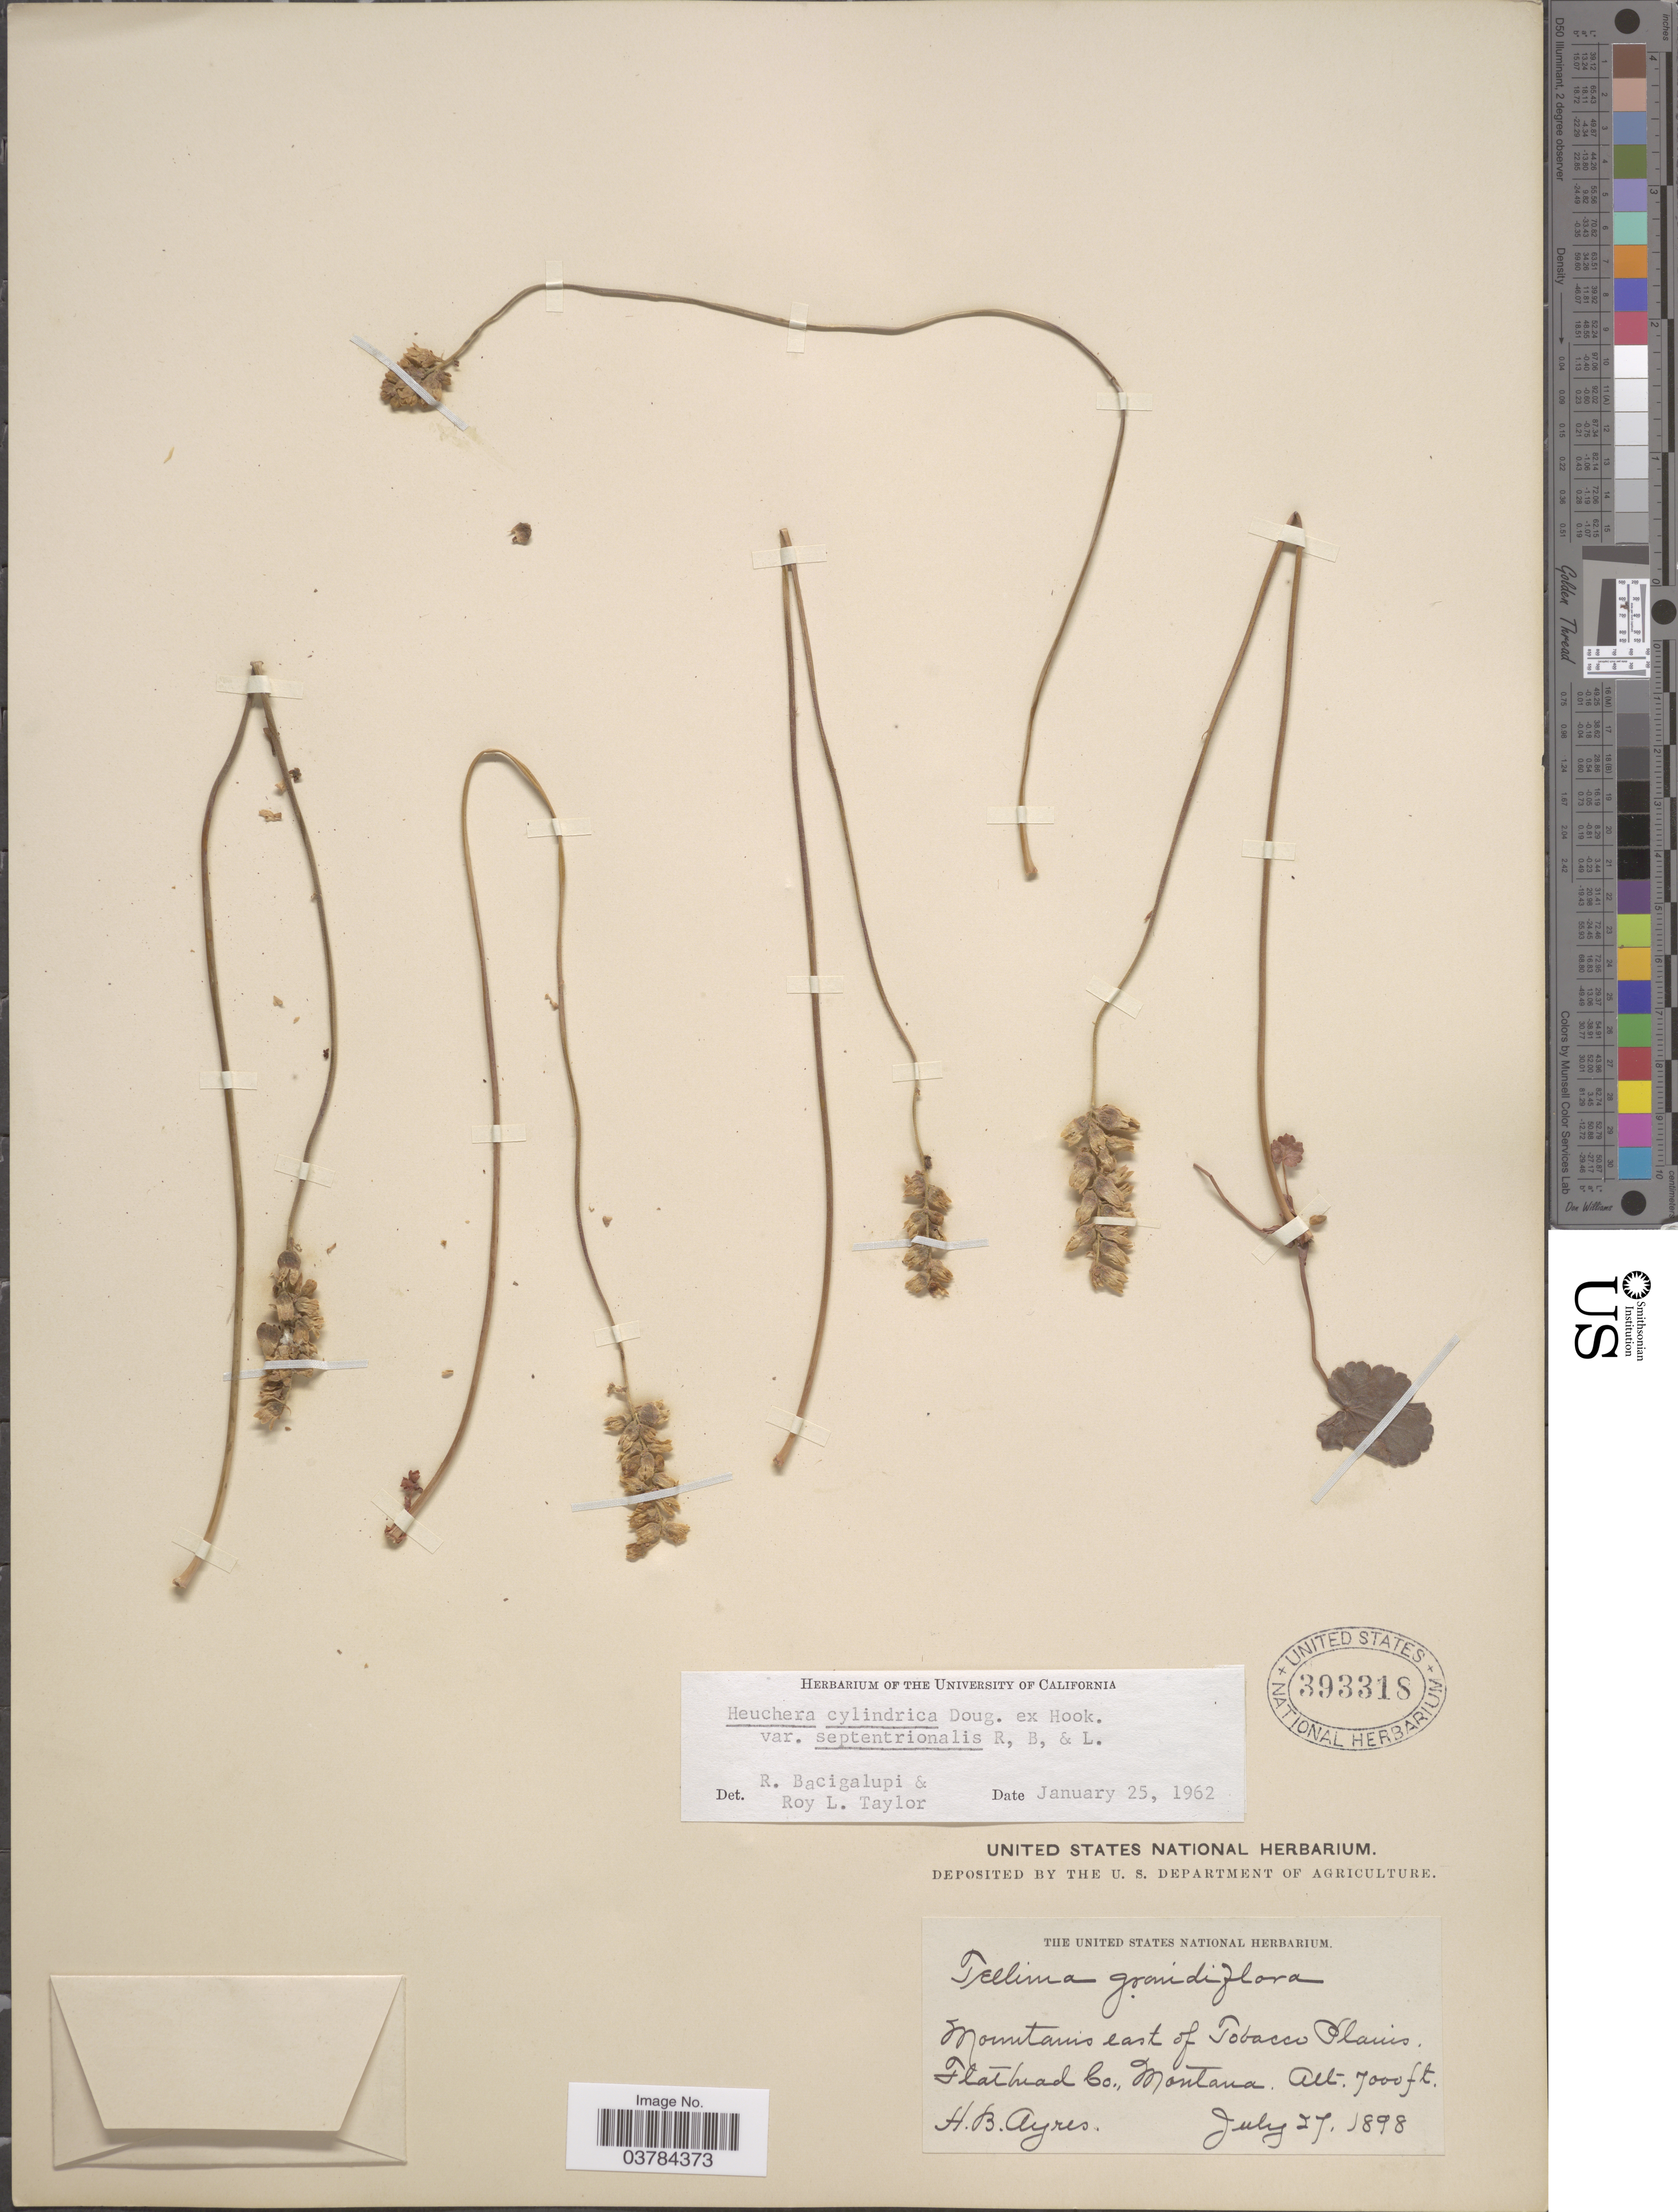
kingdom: Plantae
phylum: Tracheophyta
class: Magnoliopsida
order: Saxifragales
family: Saxifragaceae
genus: Heuchera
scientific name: Heuchera cylindrica var. septentrionalis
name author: Rosend. et al.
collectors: H. Ayres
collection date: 1898-07-27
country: United States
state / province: Montana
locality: Mountains east of Tobacco Plains. Flathead Co.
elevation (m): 2134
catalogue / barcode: US 393318